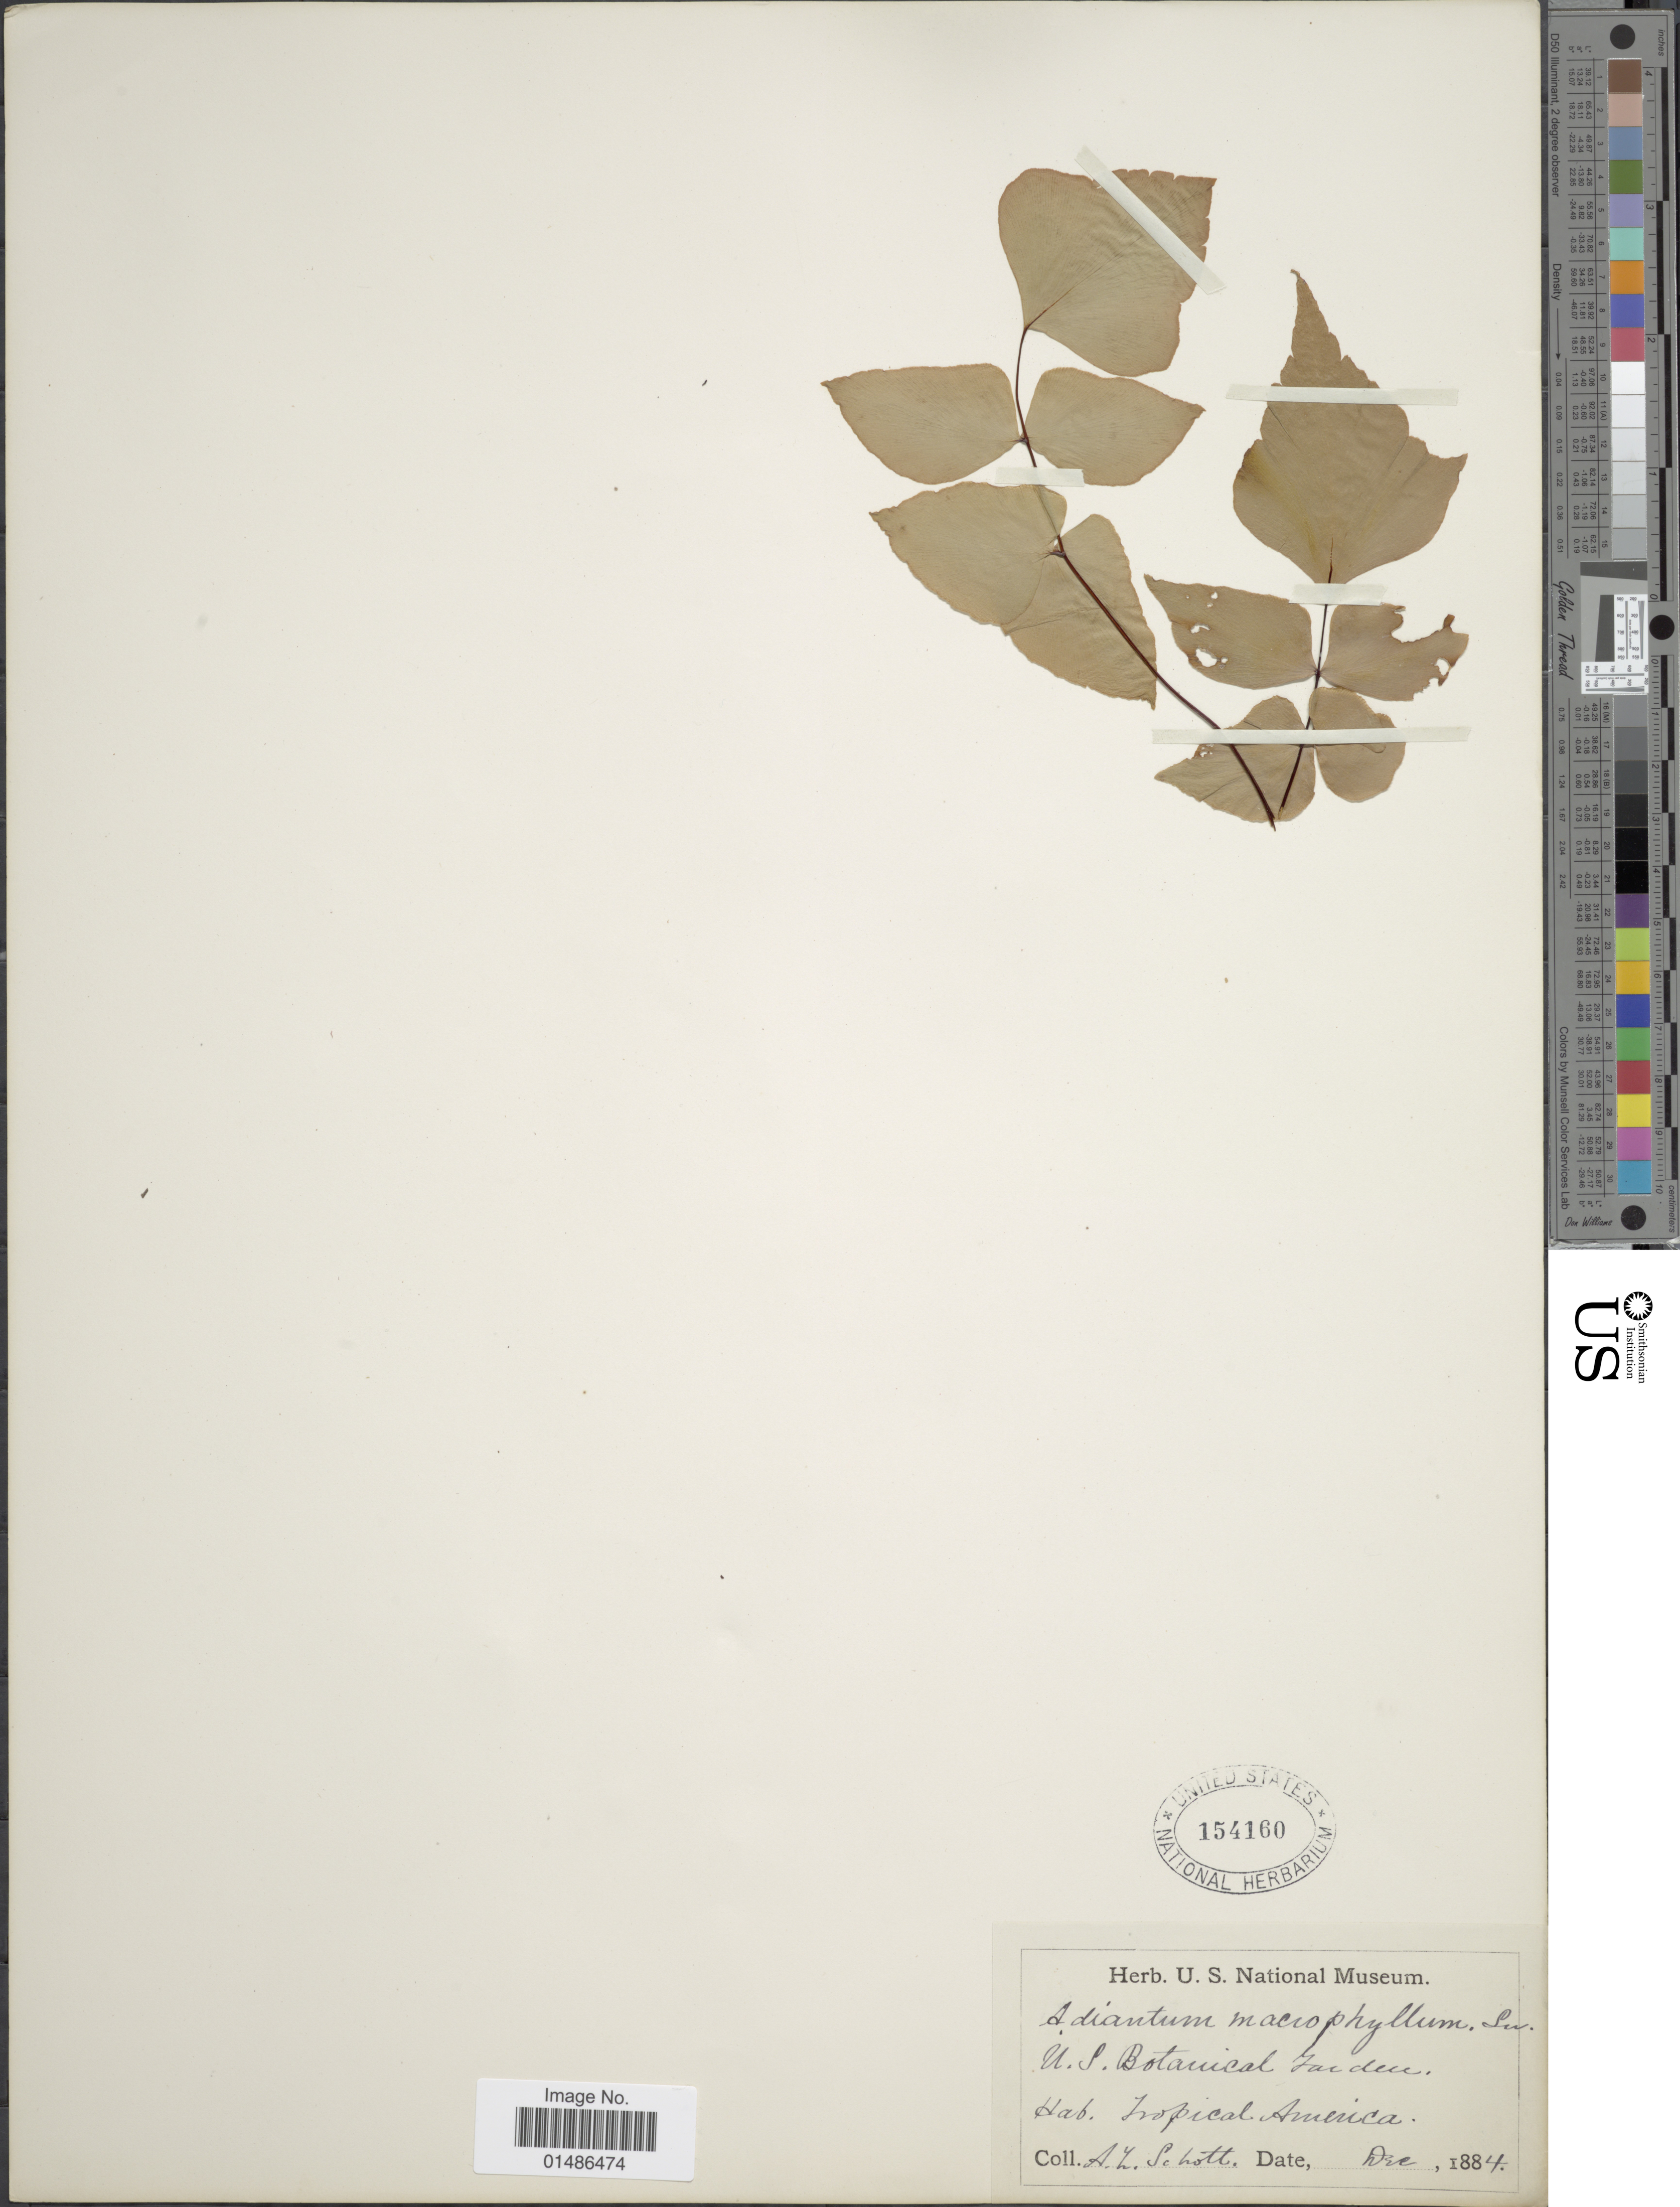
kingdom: Plantae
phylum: Tracheophyta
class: Polypodiopsida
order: Polypodiales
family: Pteridaceae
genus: Adiantum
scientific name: Adiantum macrophyllum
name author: Sw.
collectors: A. L. Schott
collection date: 1884-12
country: United States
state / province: District of Columbia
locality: U.S. Botanical Garden. Tropical America.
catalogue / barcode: US 154160